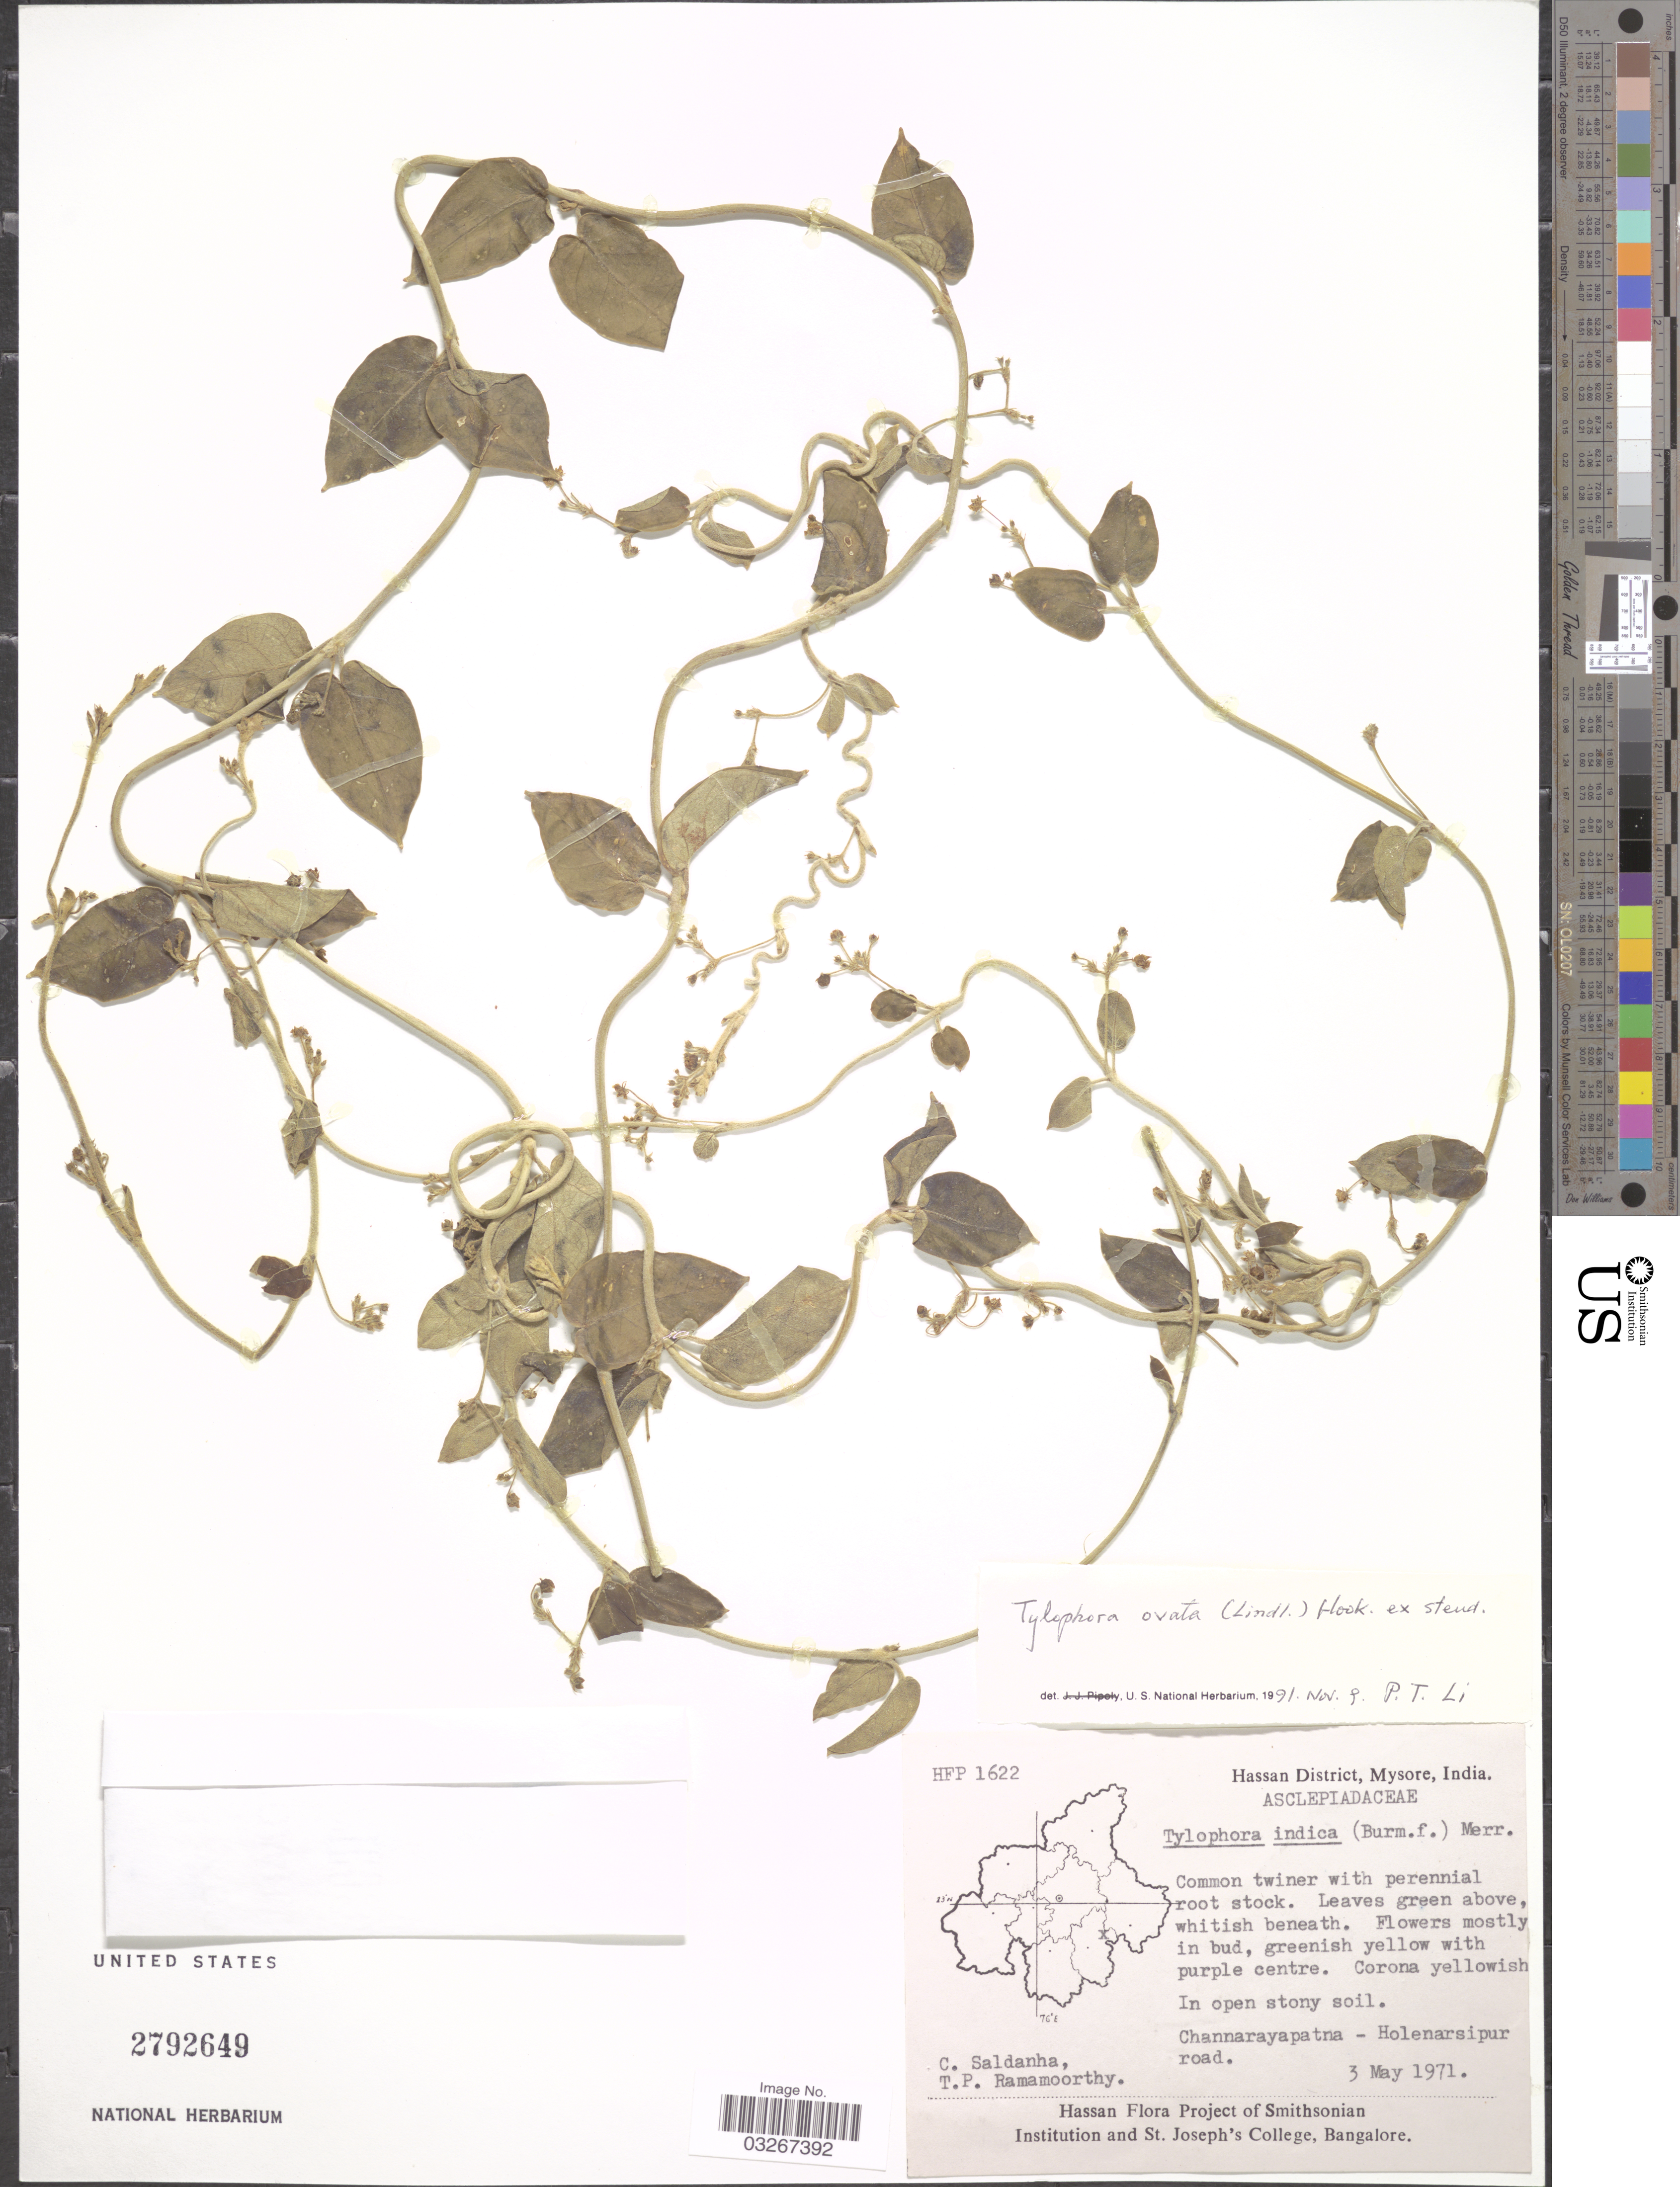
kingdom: Plantae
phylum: Tracheophyta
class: Magnoliopsida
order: Gentianales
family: Apocynaceae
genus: Tylophora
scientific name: Tylophora ovata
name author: Hook. ex Steud.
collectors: C. Saldanha & T. P. Ramamoorthy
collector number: HFP 1622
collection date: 1971-05-03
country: India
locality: Hassan District, Mysore. Channarayapatna - Holenarsipur road.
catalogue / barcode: US 2792649